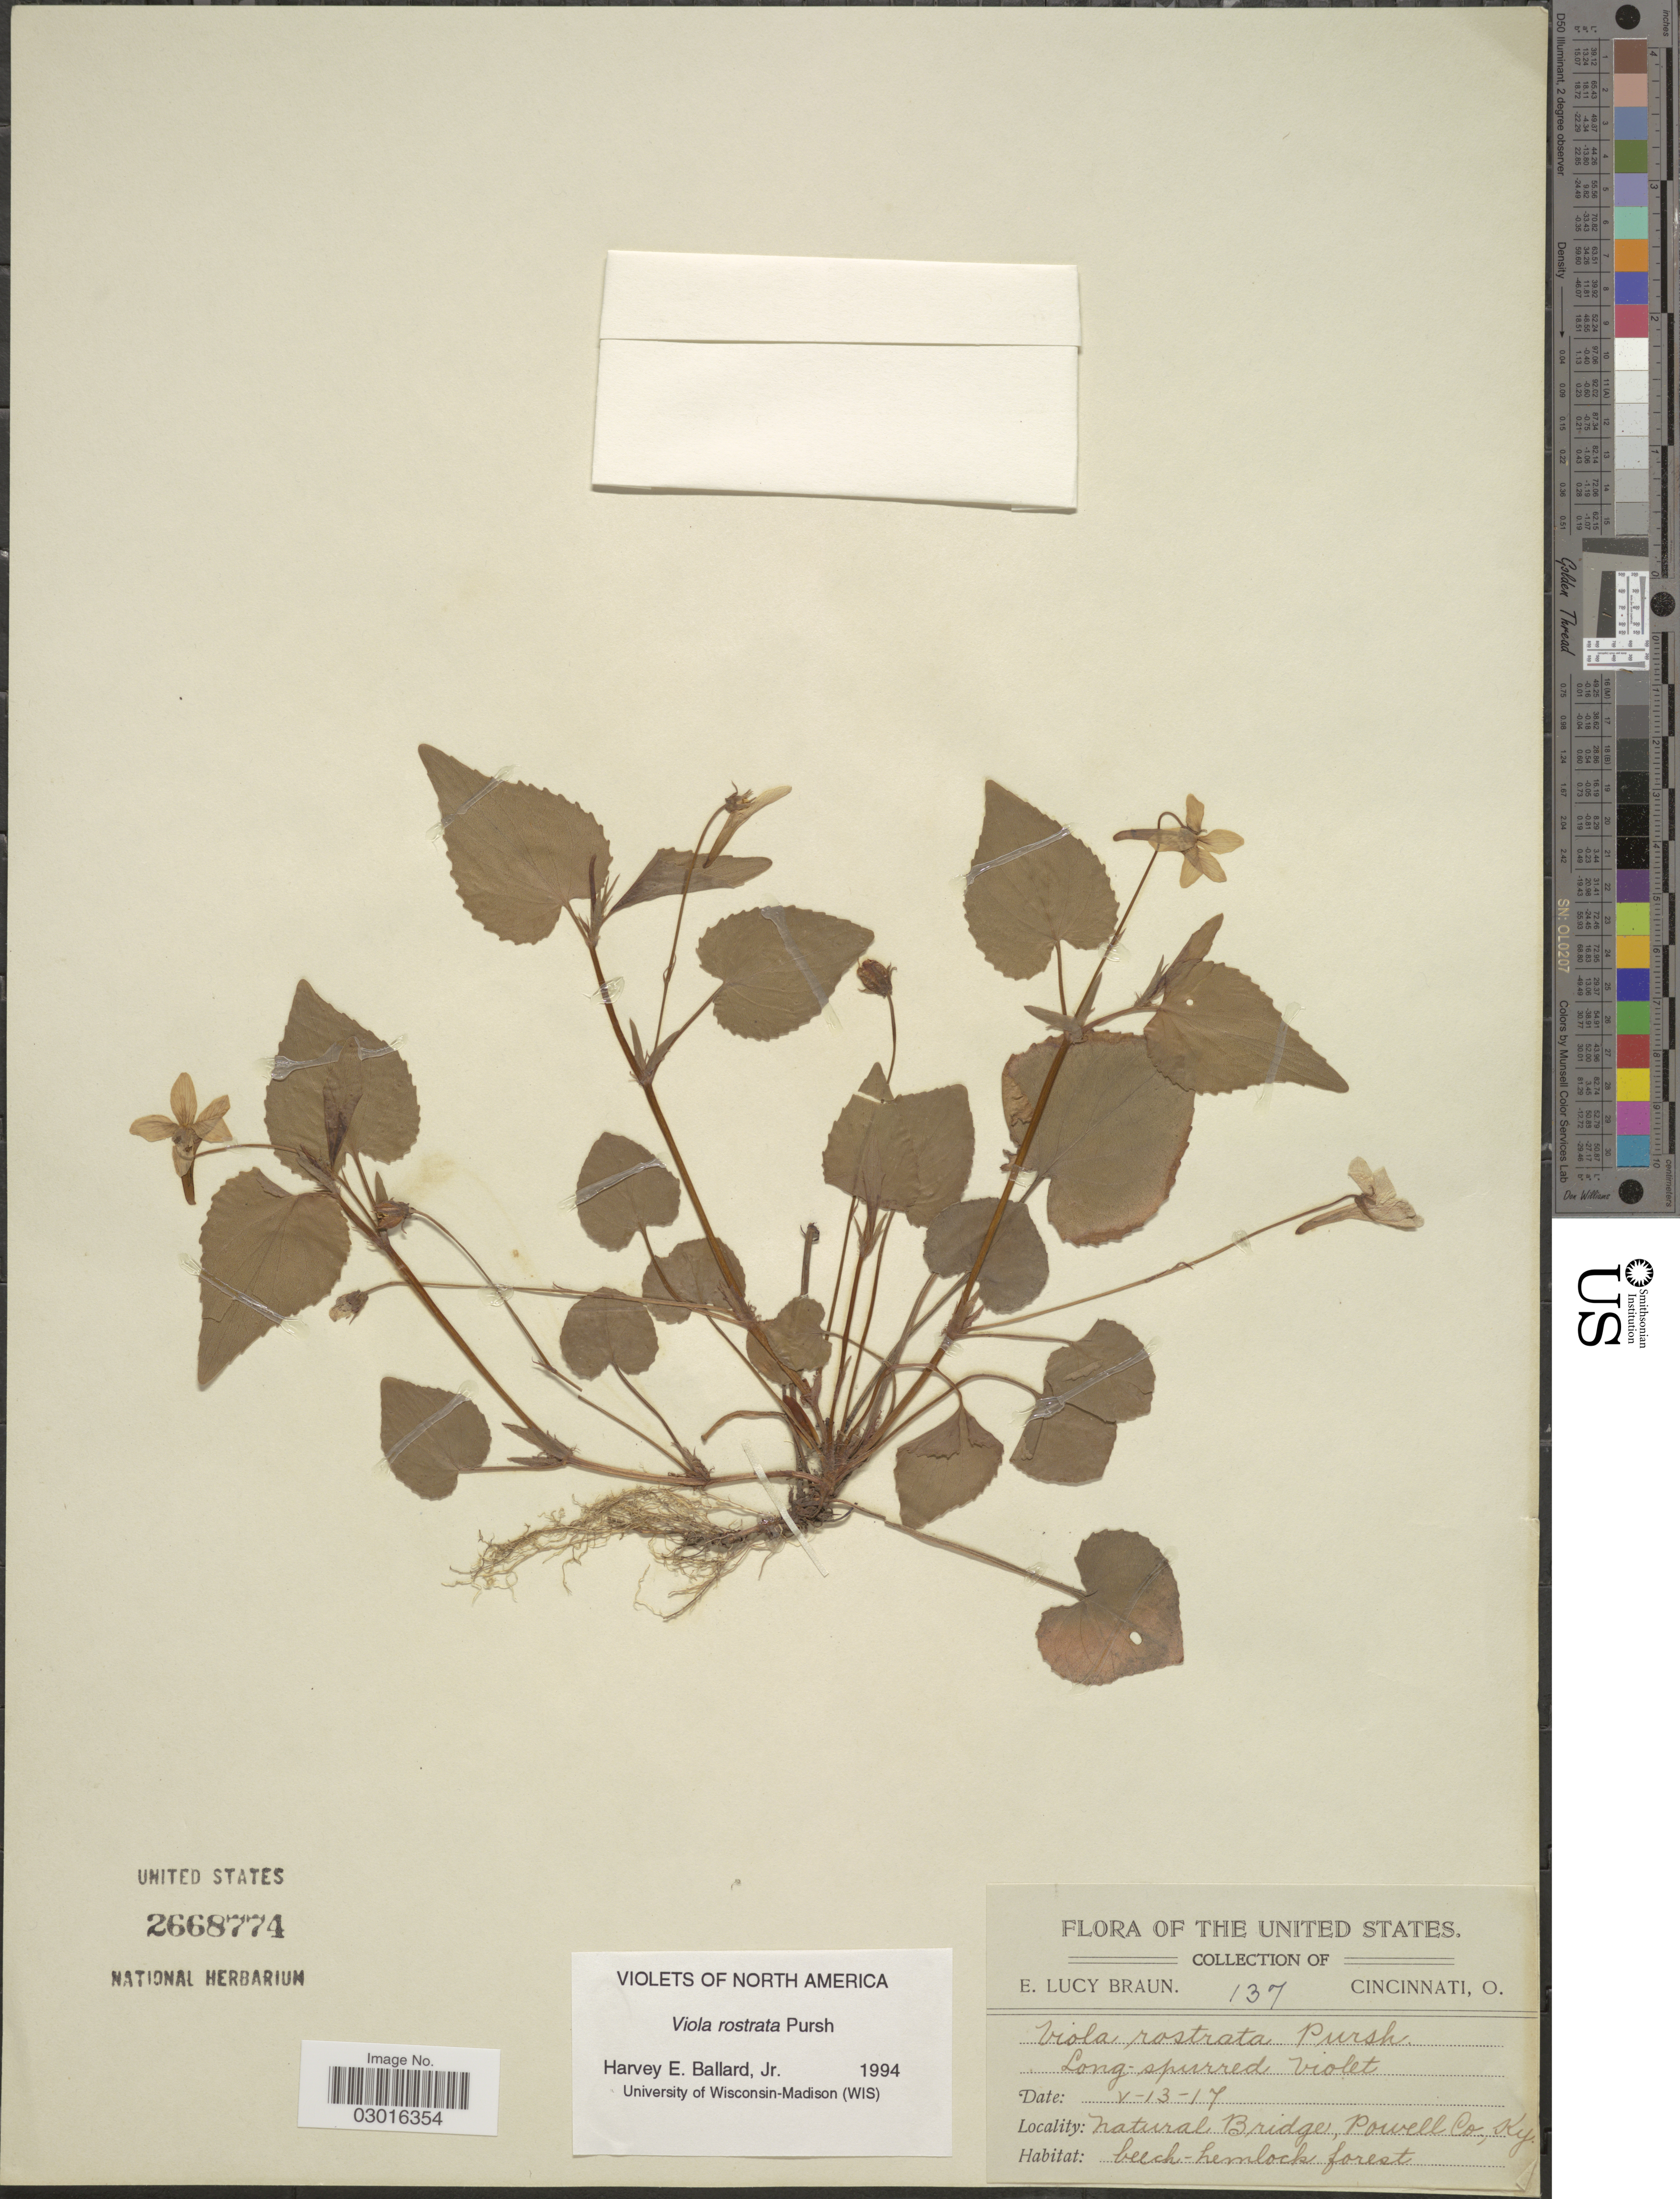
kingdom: Plantae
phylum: Tracheophyta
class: Magnoliopsida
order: Malpighiales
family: Violaceae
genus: Viola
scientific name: Viola rostrata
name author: Pursh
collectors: E. L. Braun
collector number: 137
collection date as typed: Transcribed d/m/y: 13/5/17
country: United States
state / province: Kentucky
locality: Natural Bridge, Powell Co., Ky.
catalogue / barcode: US 2668774